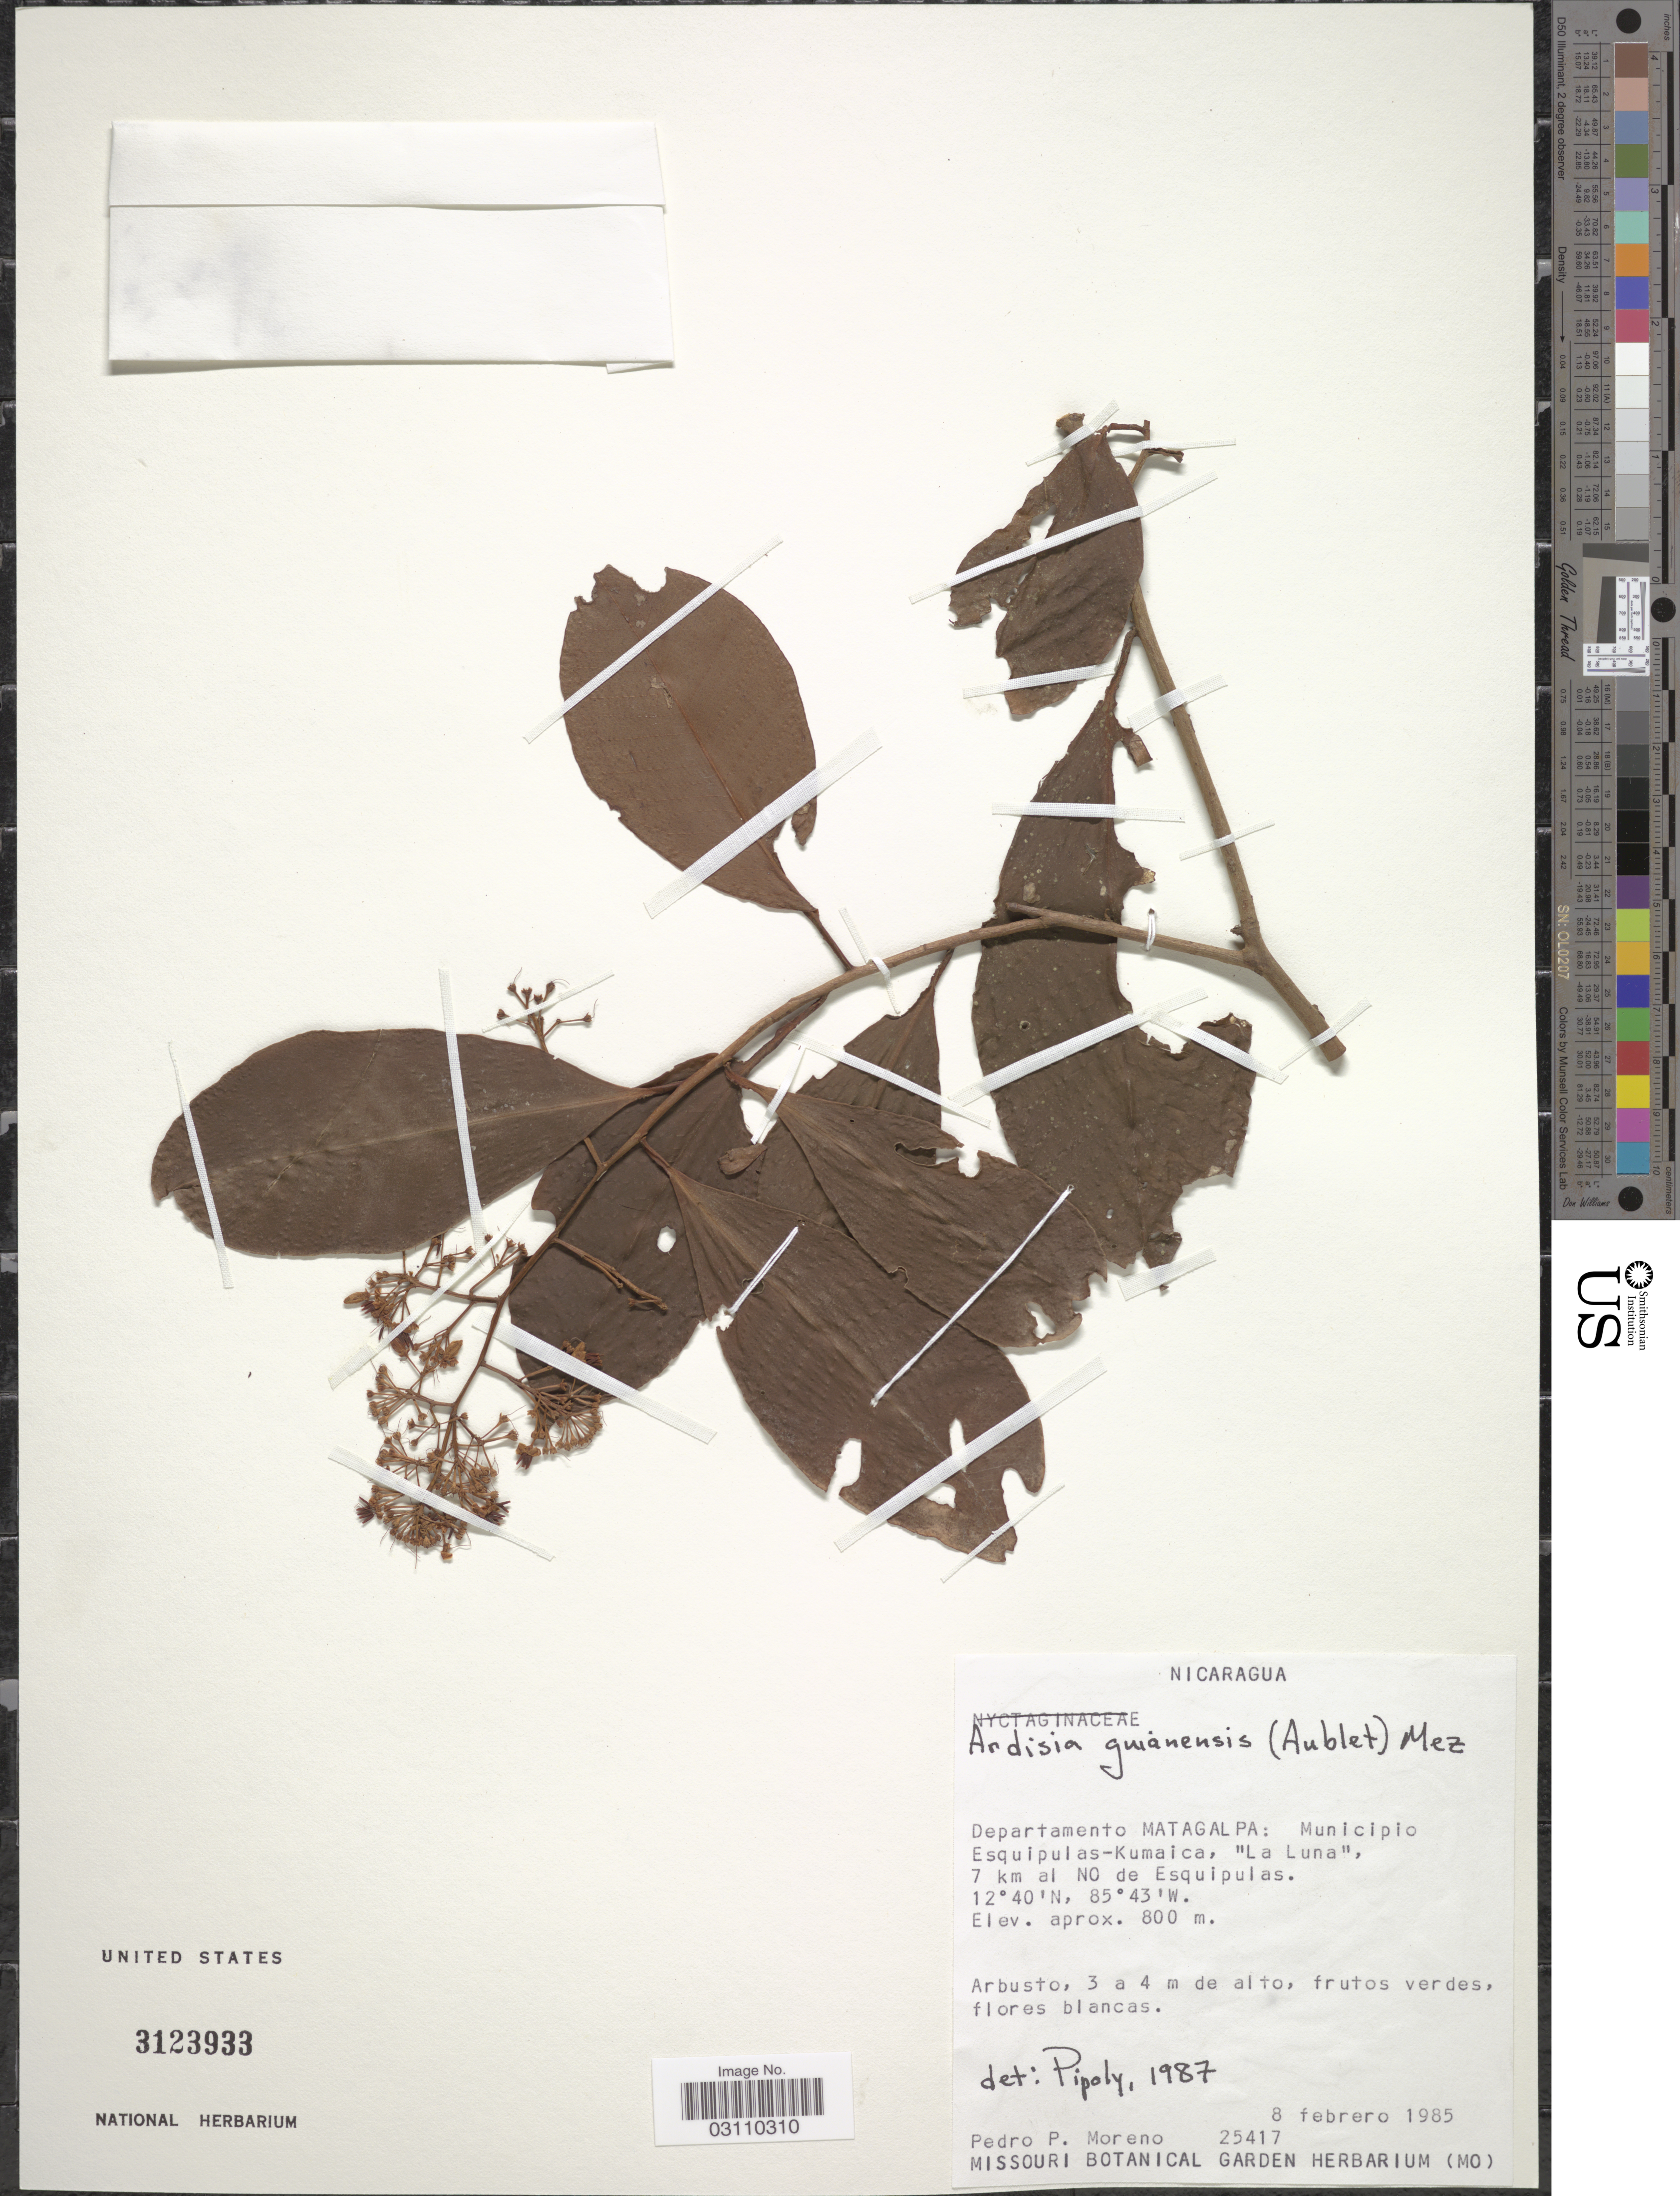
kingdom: Plantae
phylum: Tracheophyta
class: Magnoliopsida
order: Ericales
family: Primulaceae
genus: Ardisia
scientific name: Ardisia guianensis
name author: (Aubl.) Mez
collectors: P. Moreno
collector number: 25417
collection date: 1985-02-08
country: Nicaragua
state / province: Matagalpa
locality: Departamento Matagalpa: Municipio Esquipulas-Kumaica, "La Luna", 7 km al NO de Esquipulas.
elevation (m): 800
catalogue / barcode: US 3123933